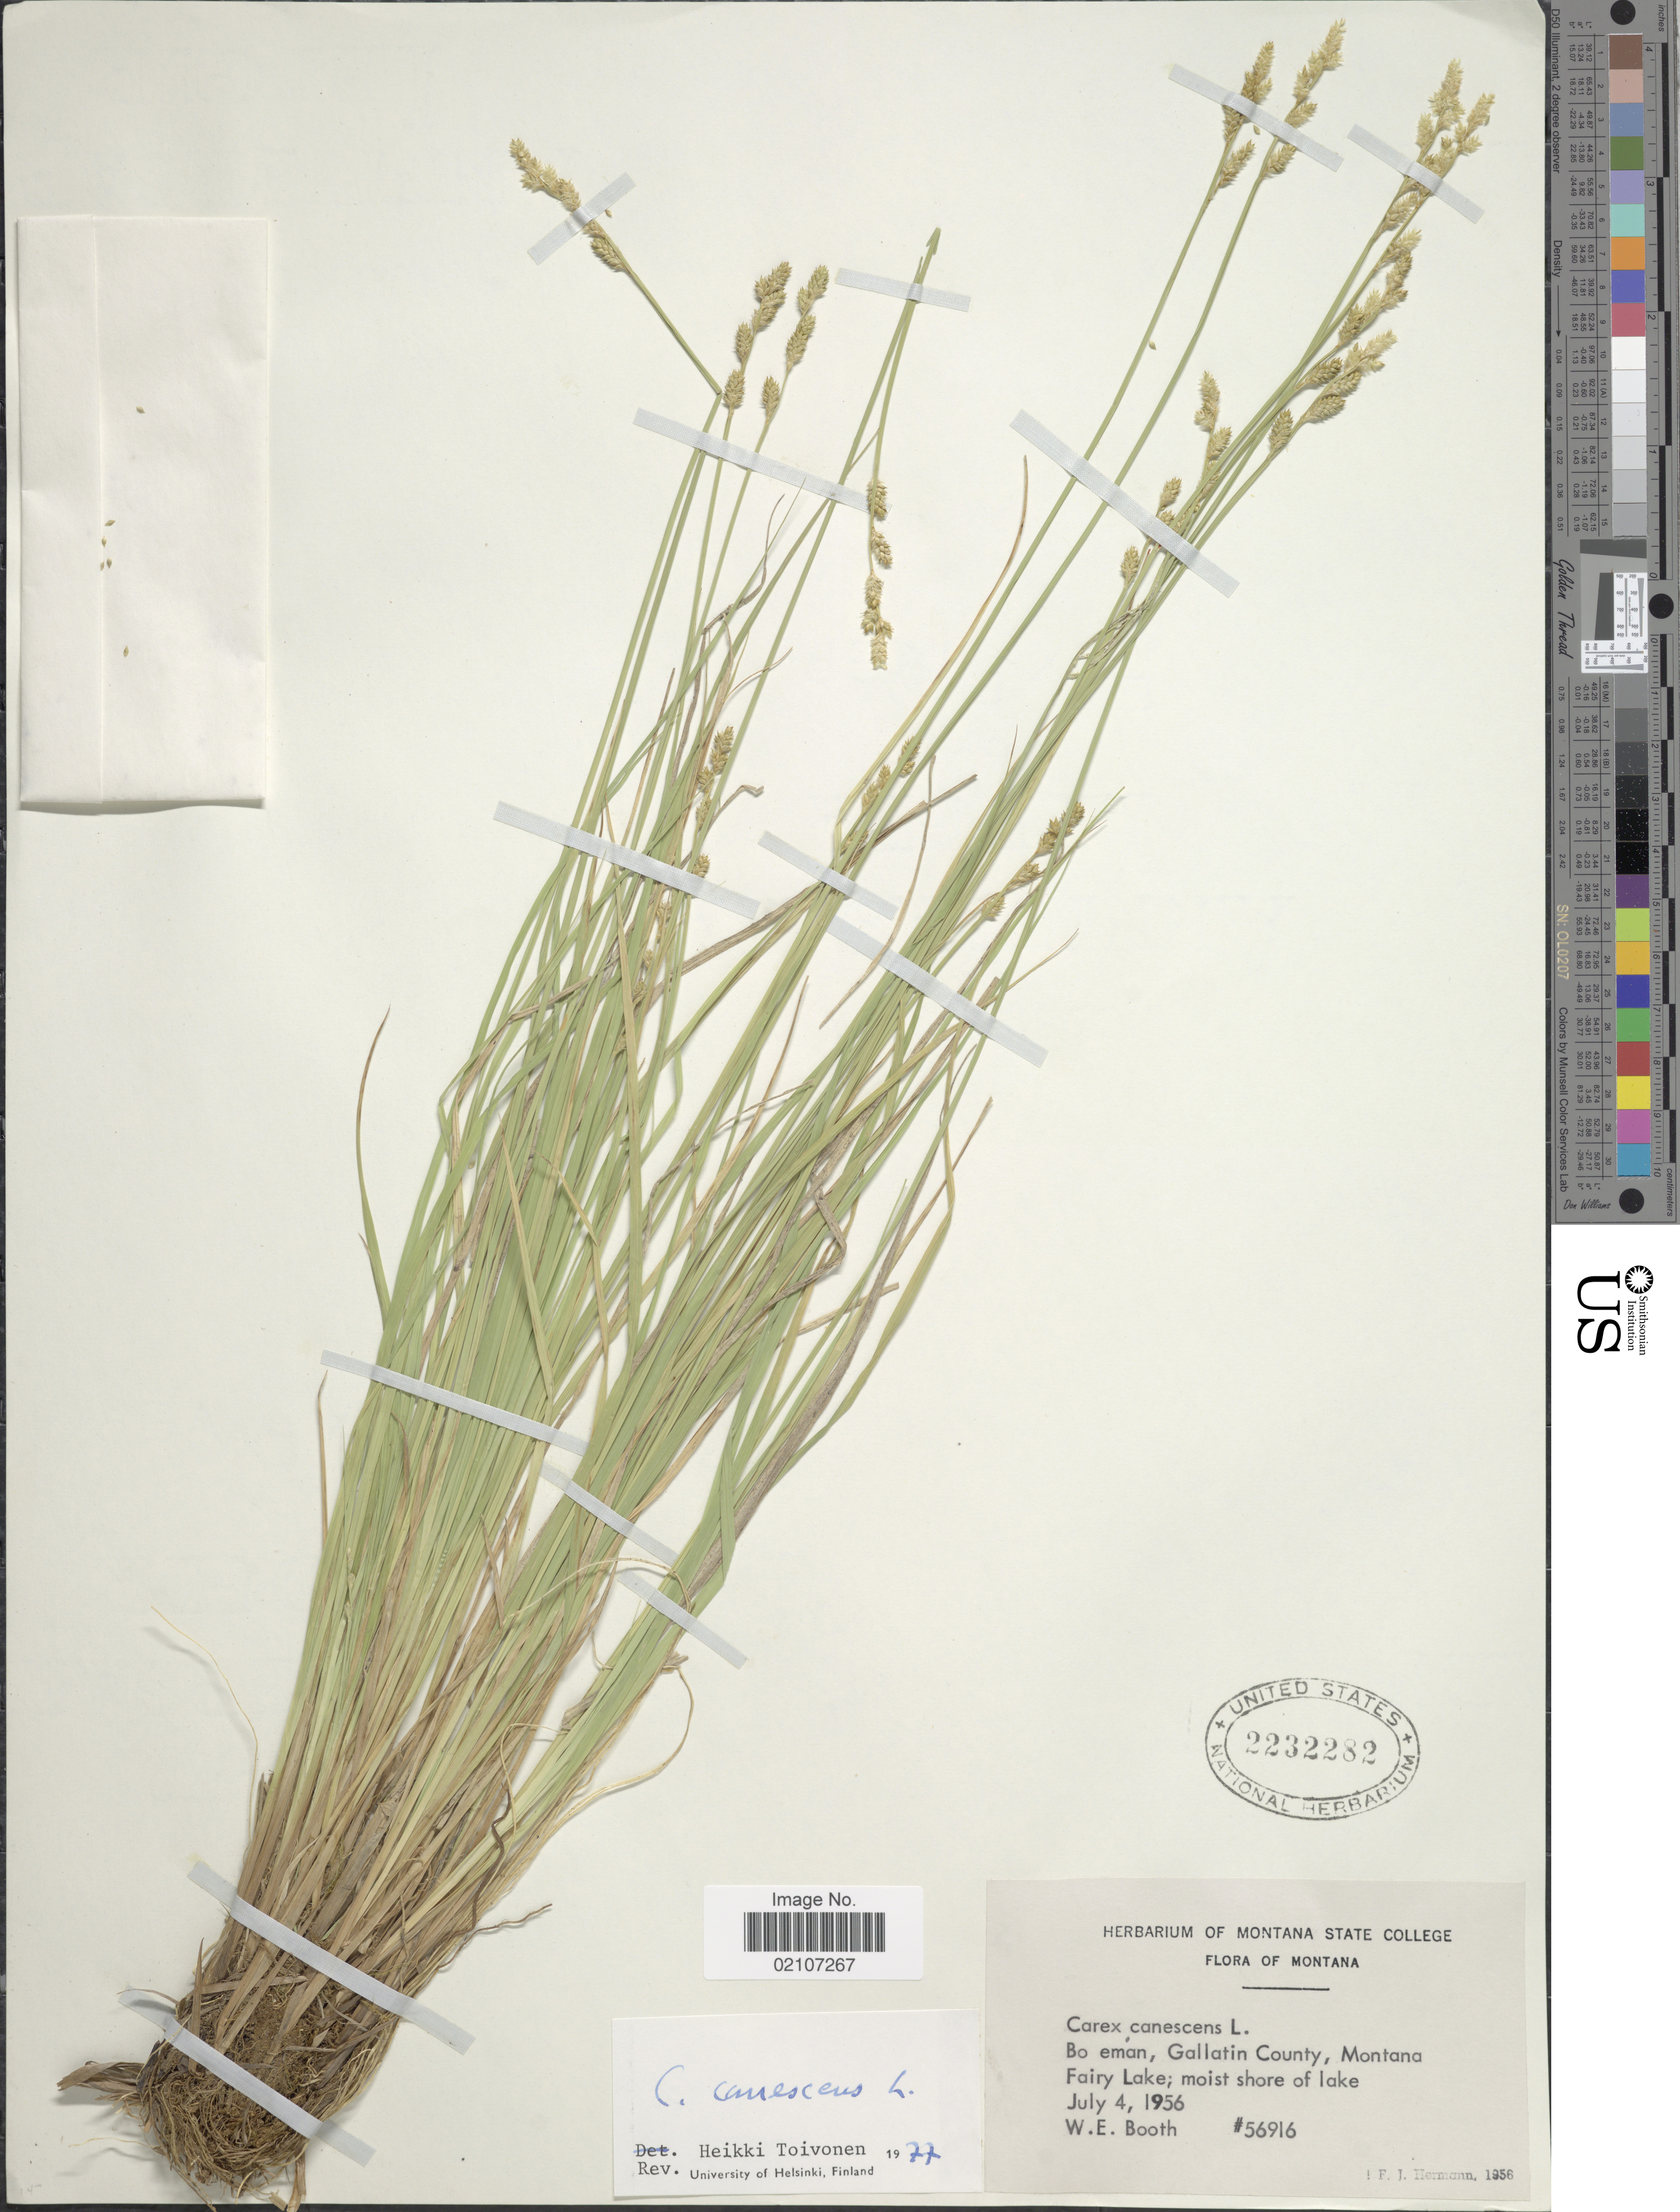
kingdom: Plantae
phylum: Tracheophyta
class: Liliopsida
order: Poales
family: Cyperaceae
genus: Carex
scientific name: Carex canescens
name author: L.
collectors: W. Booth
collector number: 56916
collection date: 1956-07-04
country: United States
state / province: Montana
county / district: Gallatin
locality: Bozeman, Fairy Lake; moist shore of lake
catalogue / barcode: US 2232282